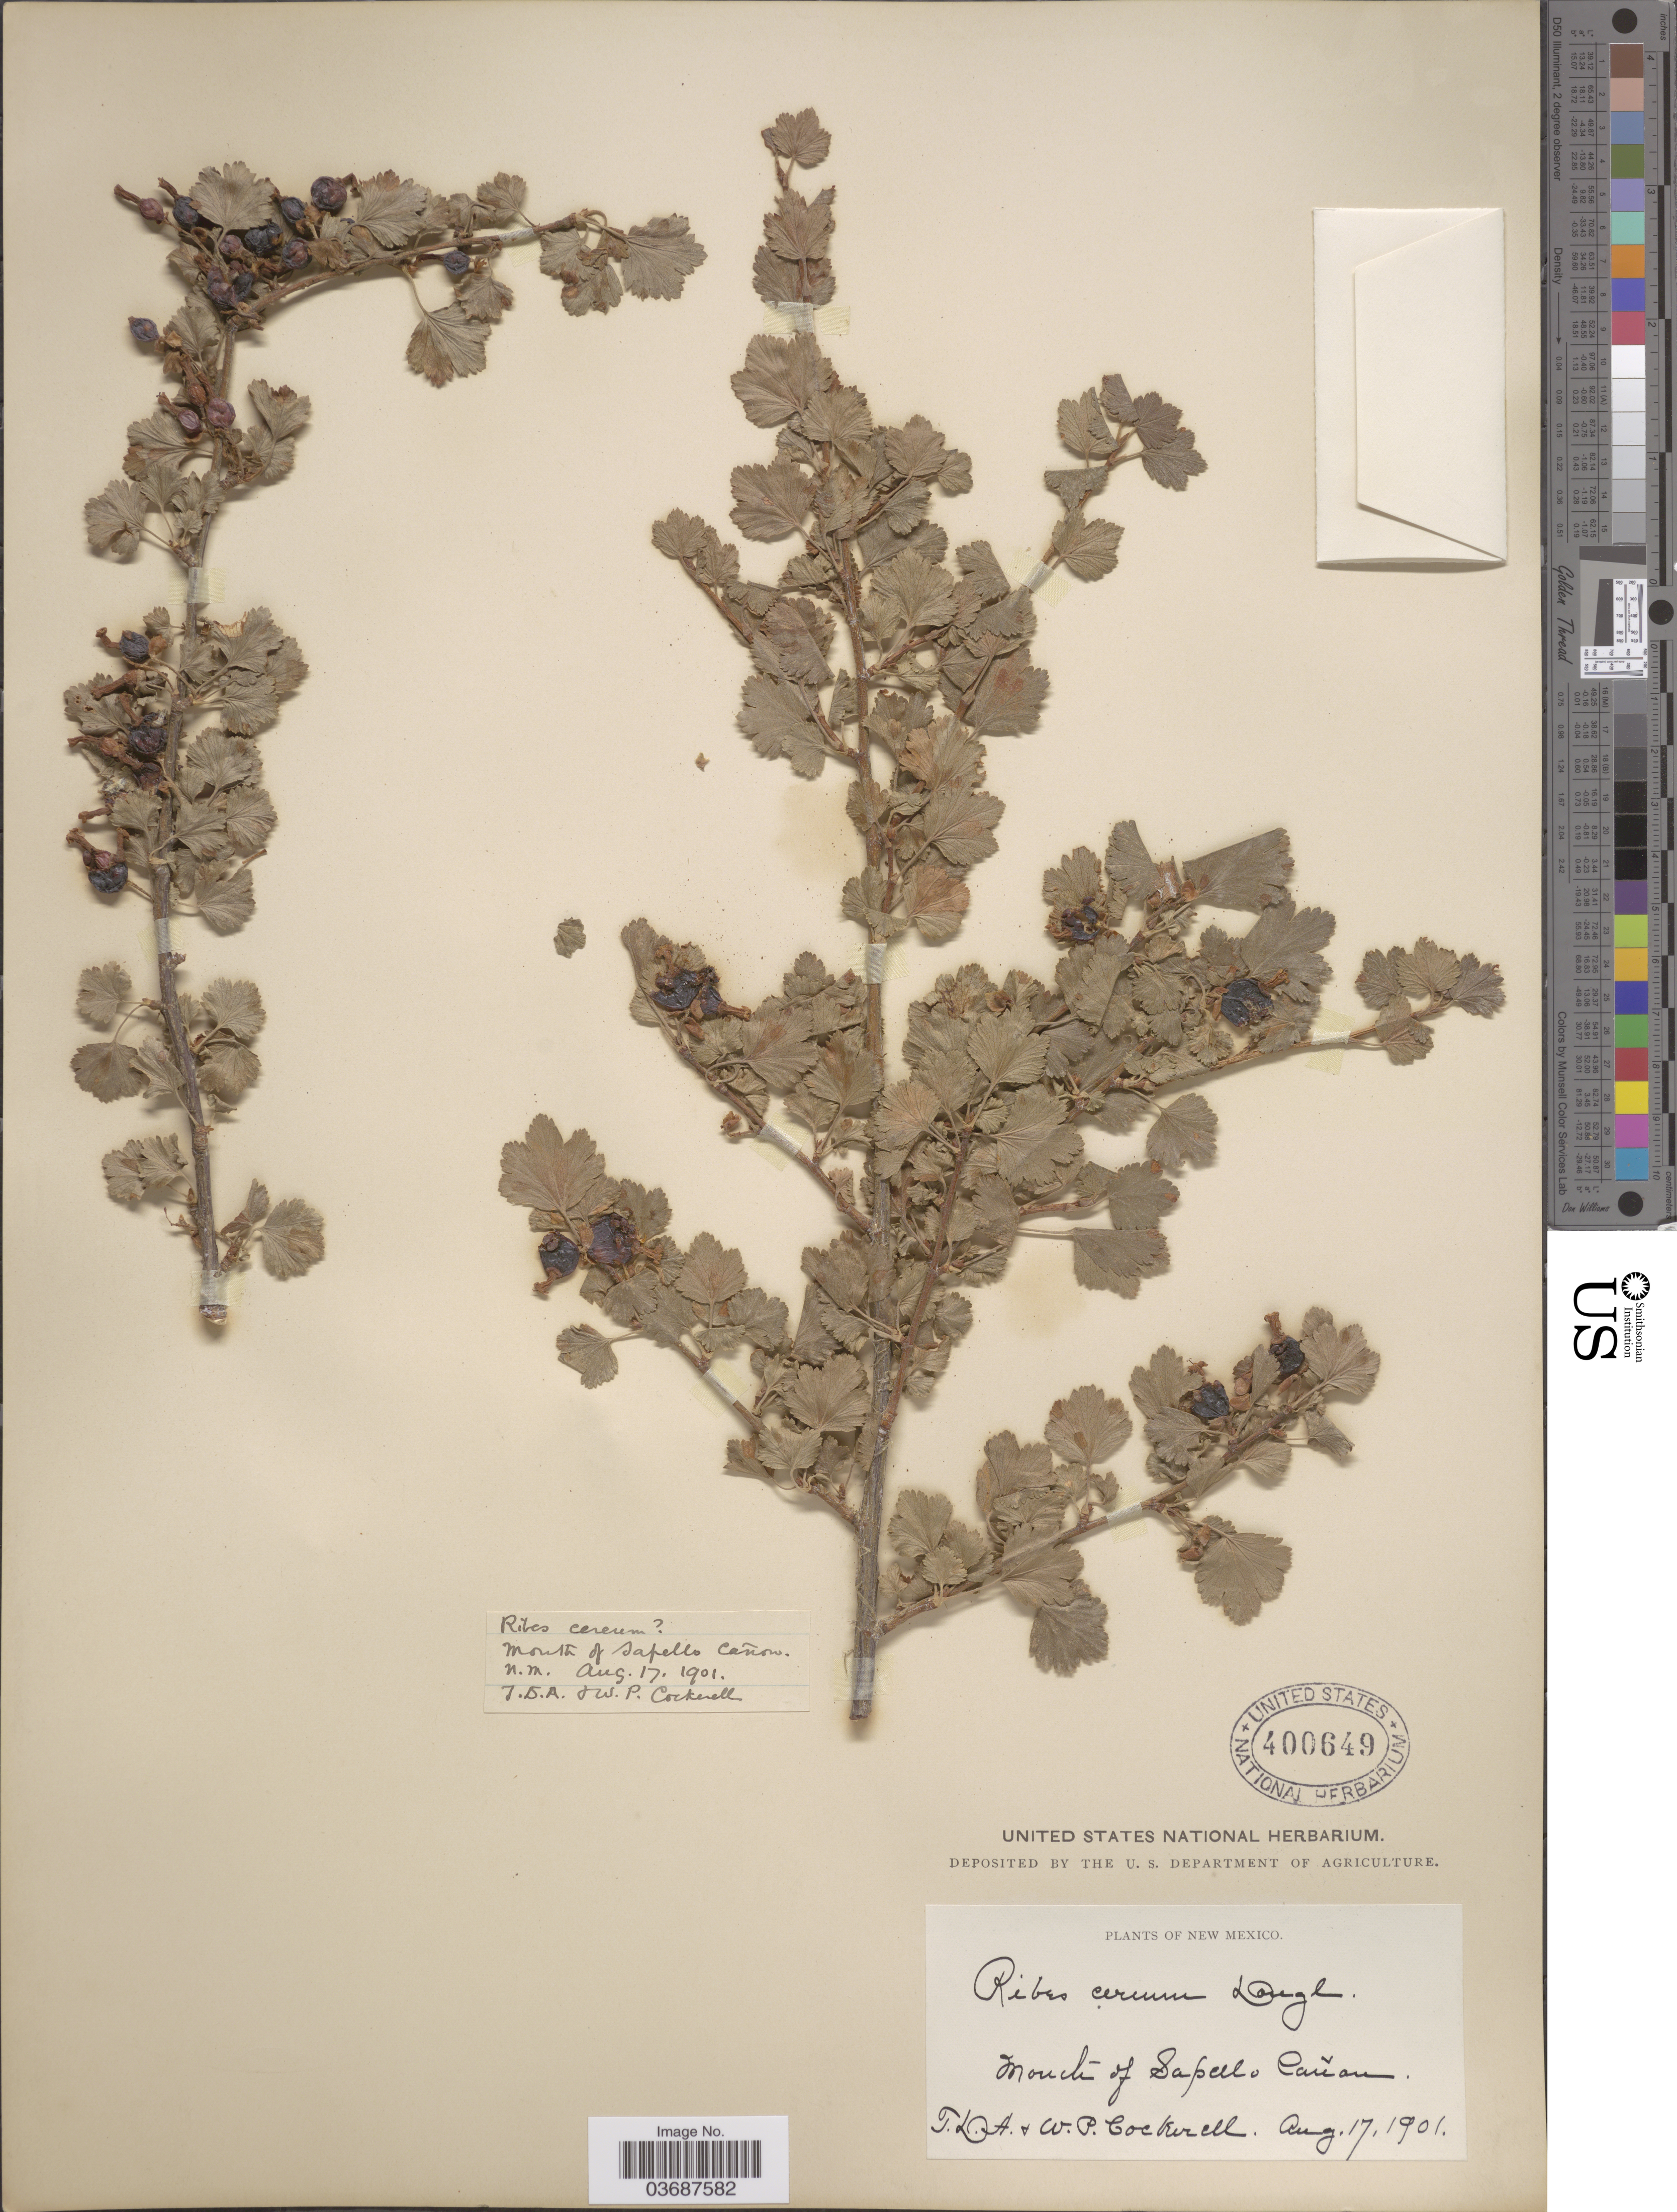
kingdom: Plantae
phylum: Tracheophyta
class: Magnoliopsida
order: Saxifragales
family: Grossulariaceae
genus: Ribes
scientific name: Ribes inebrians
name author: Lindl.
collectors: T. Cockerell & W. Cockerell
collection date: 1901-08-17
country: United States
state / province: New Mexico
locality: Mouth of Sapello Cañon.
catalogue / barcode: US 400649